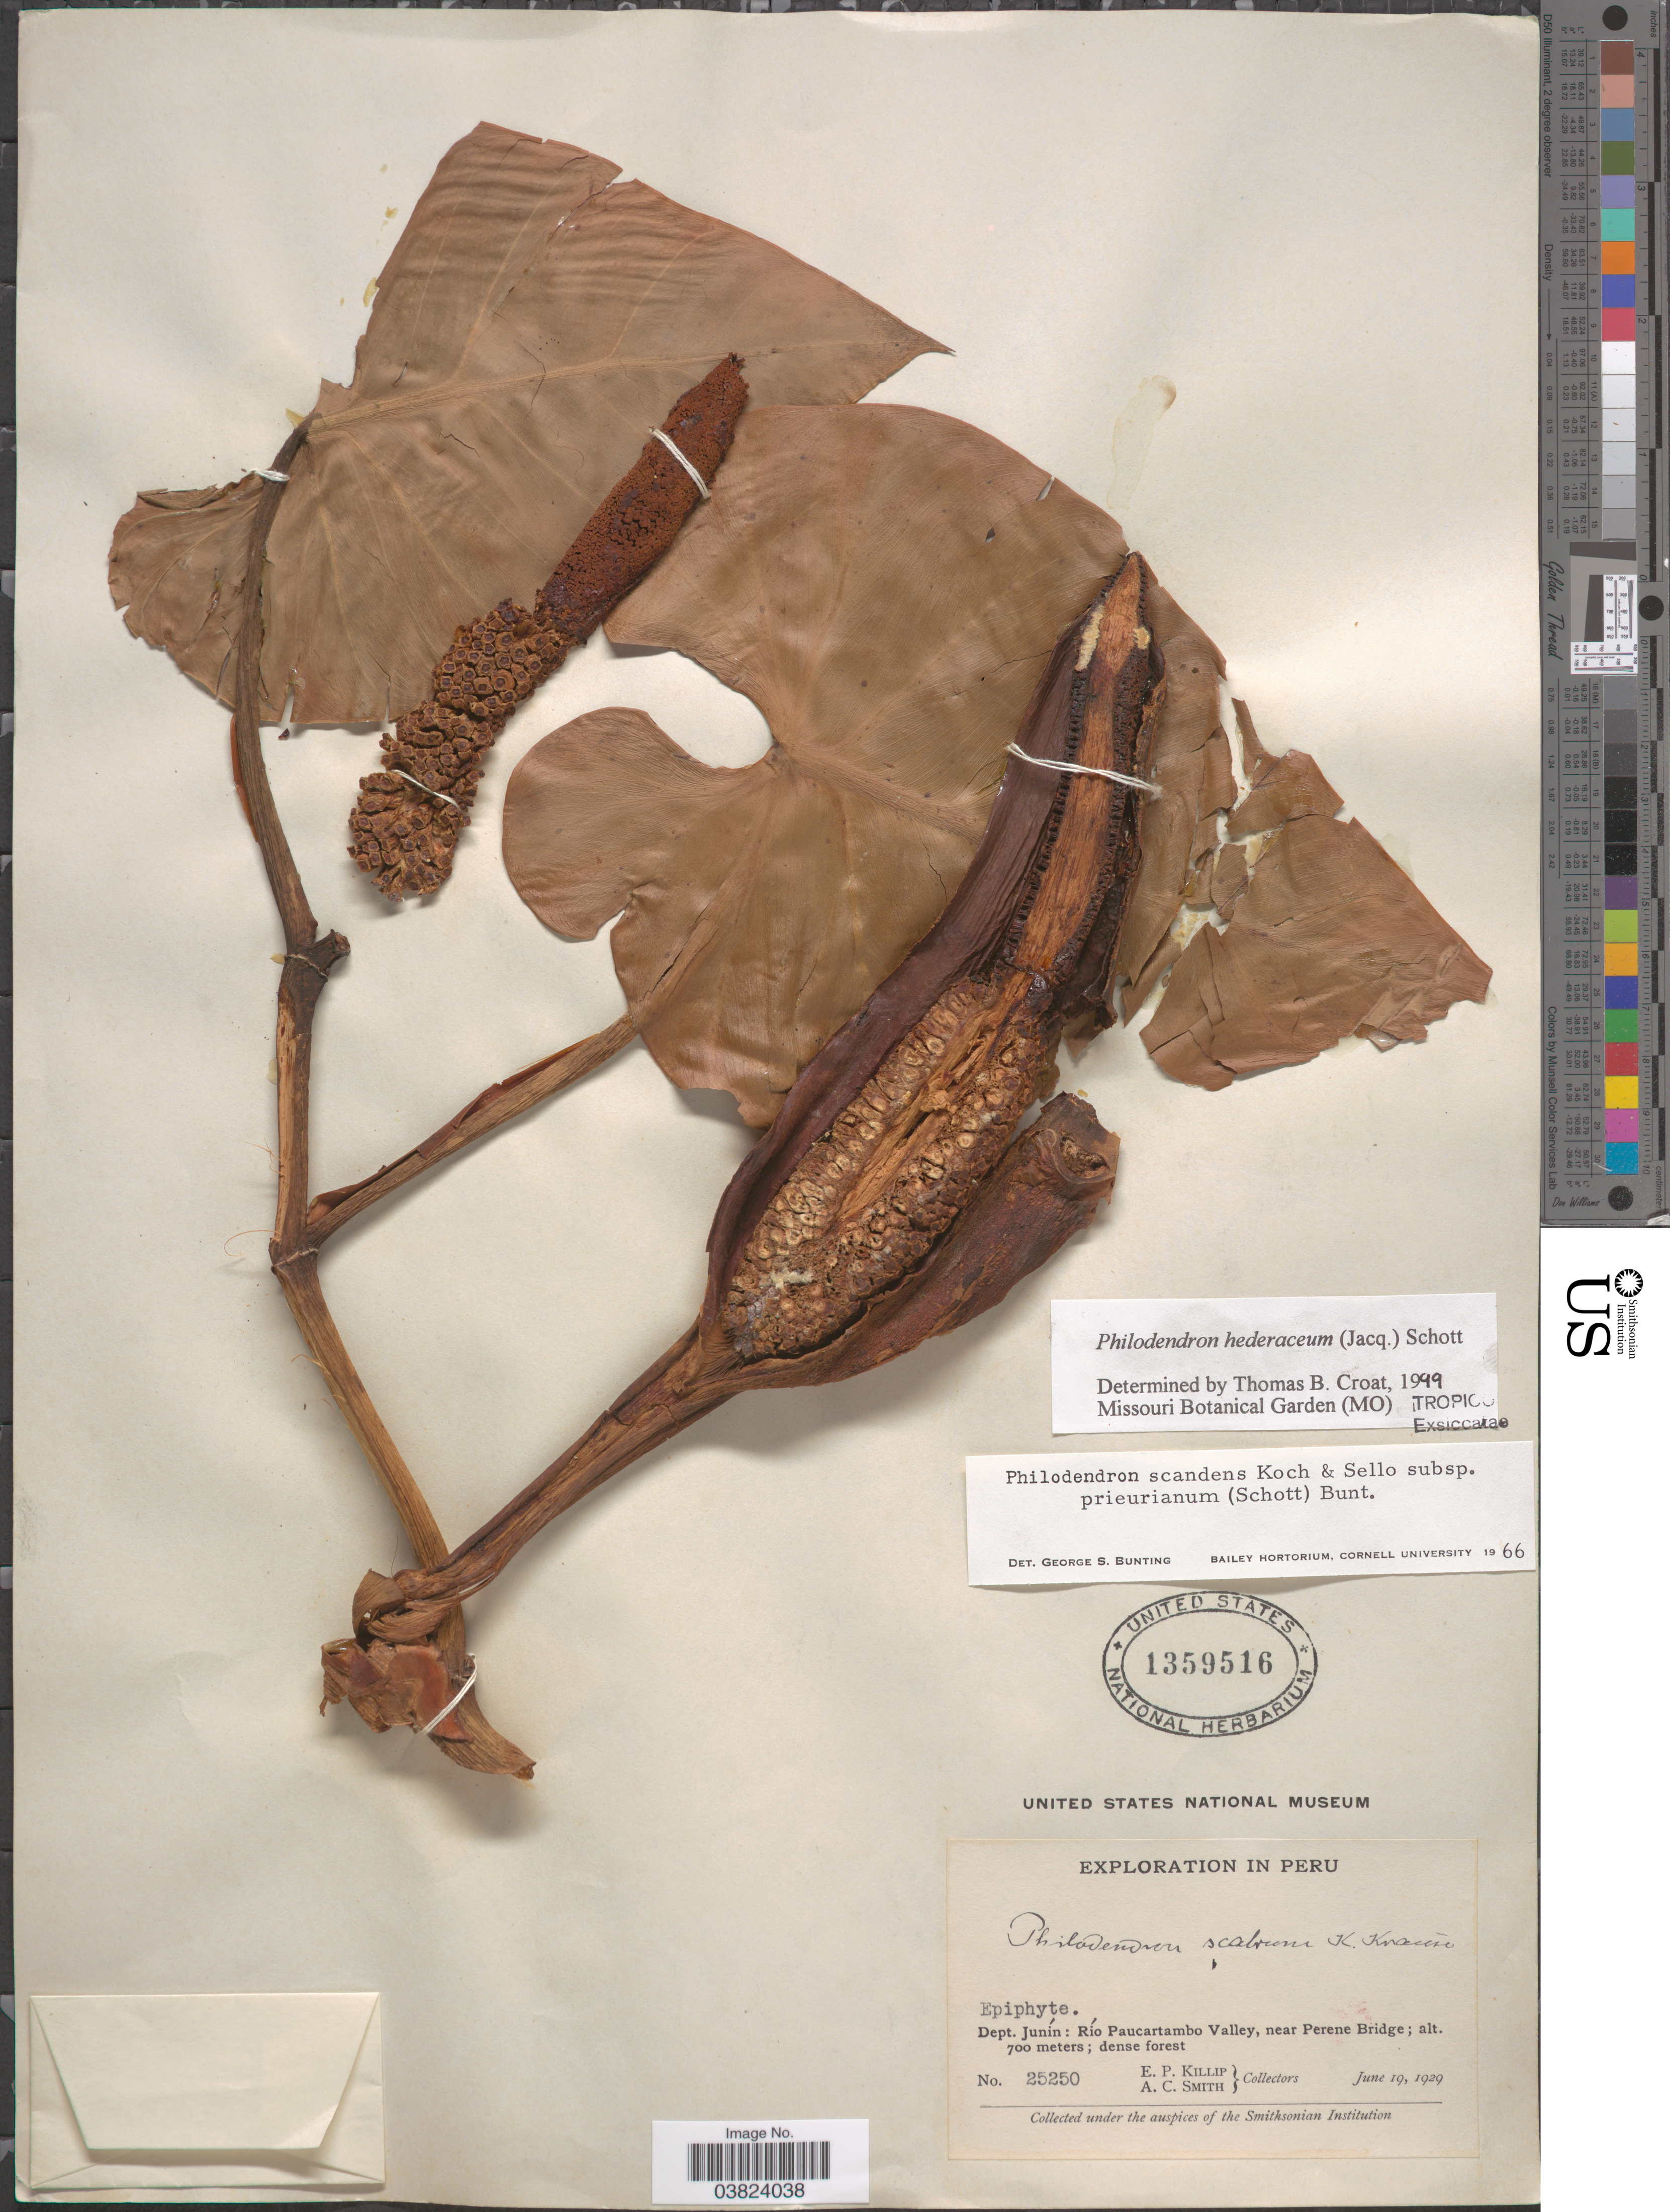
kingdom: Plantae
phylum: Tracheophyta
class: Liliopsida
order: Alismatales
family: Araceae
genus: Philodendron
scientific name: Philodendron hederaceum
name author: (Jacq.) Schott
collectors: E. P. Killip & A. C. Smith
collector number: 25250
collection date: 1929-06-19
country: Peru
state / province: Junín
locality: Dept. Junín: Río Paucartambo Valey, near Perene Bridge.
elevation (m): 700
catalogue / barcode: US 1359516